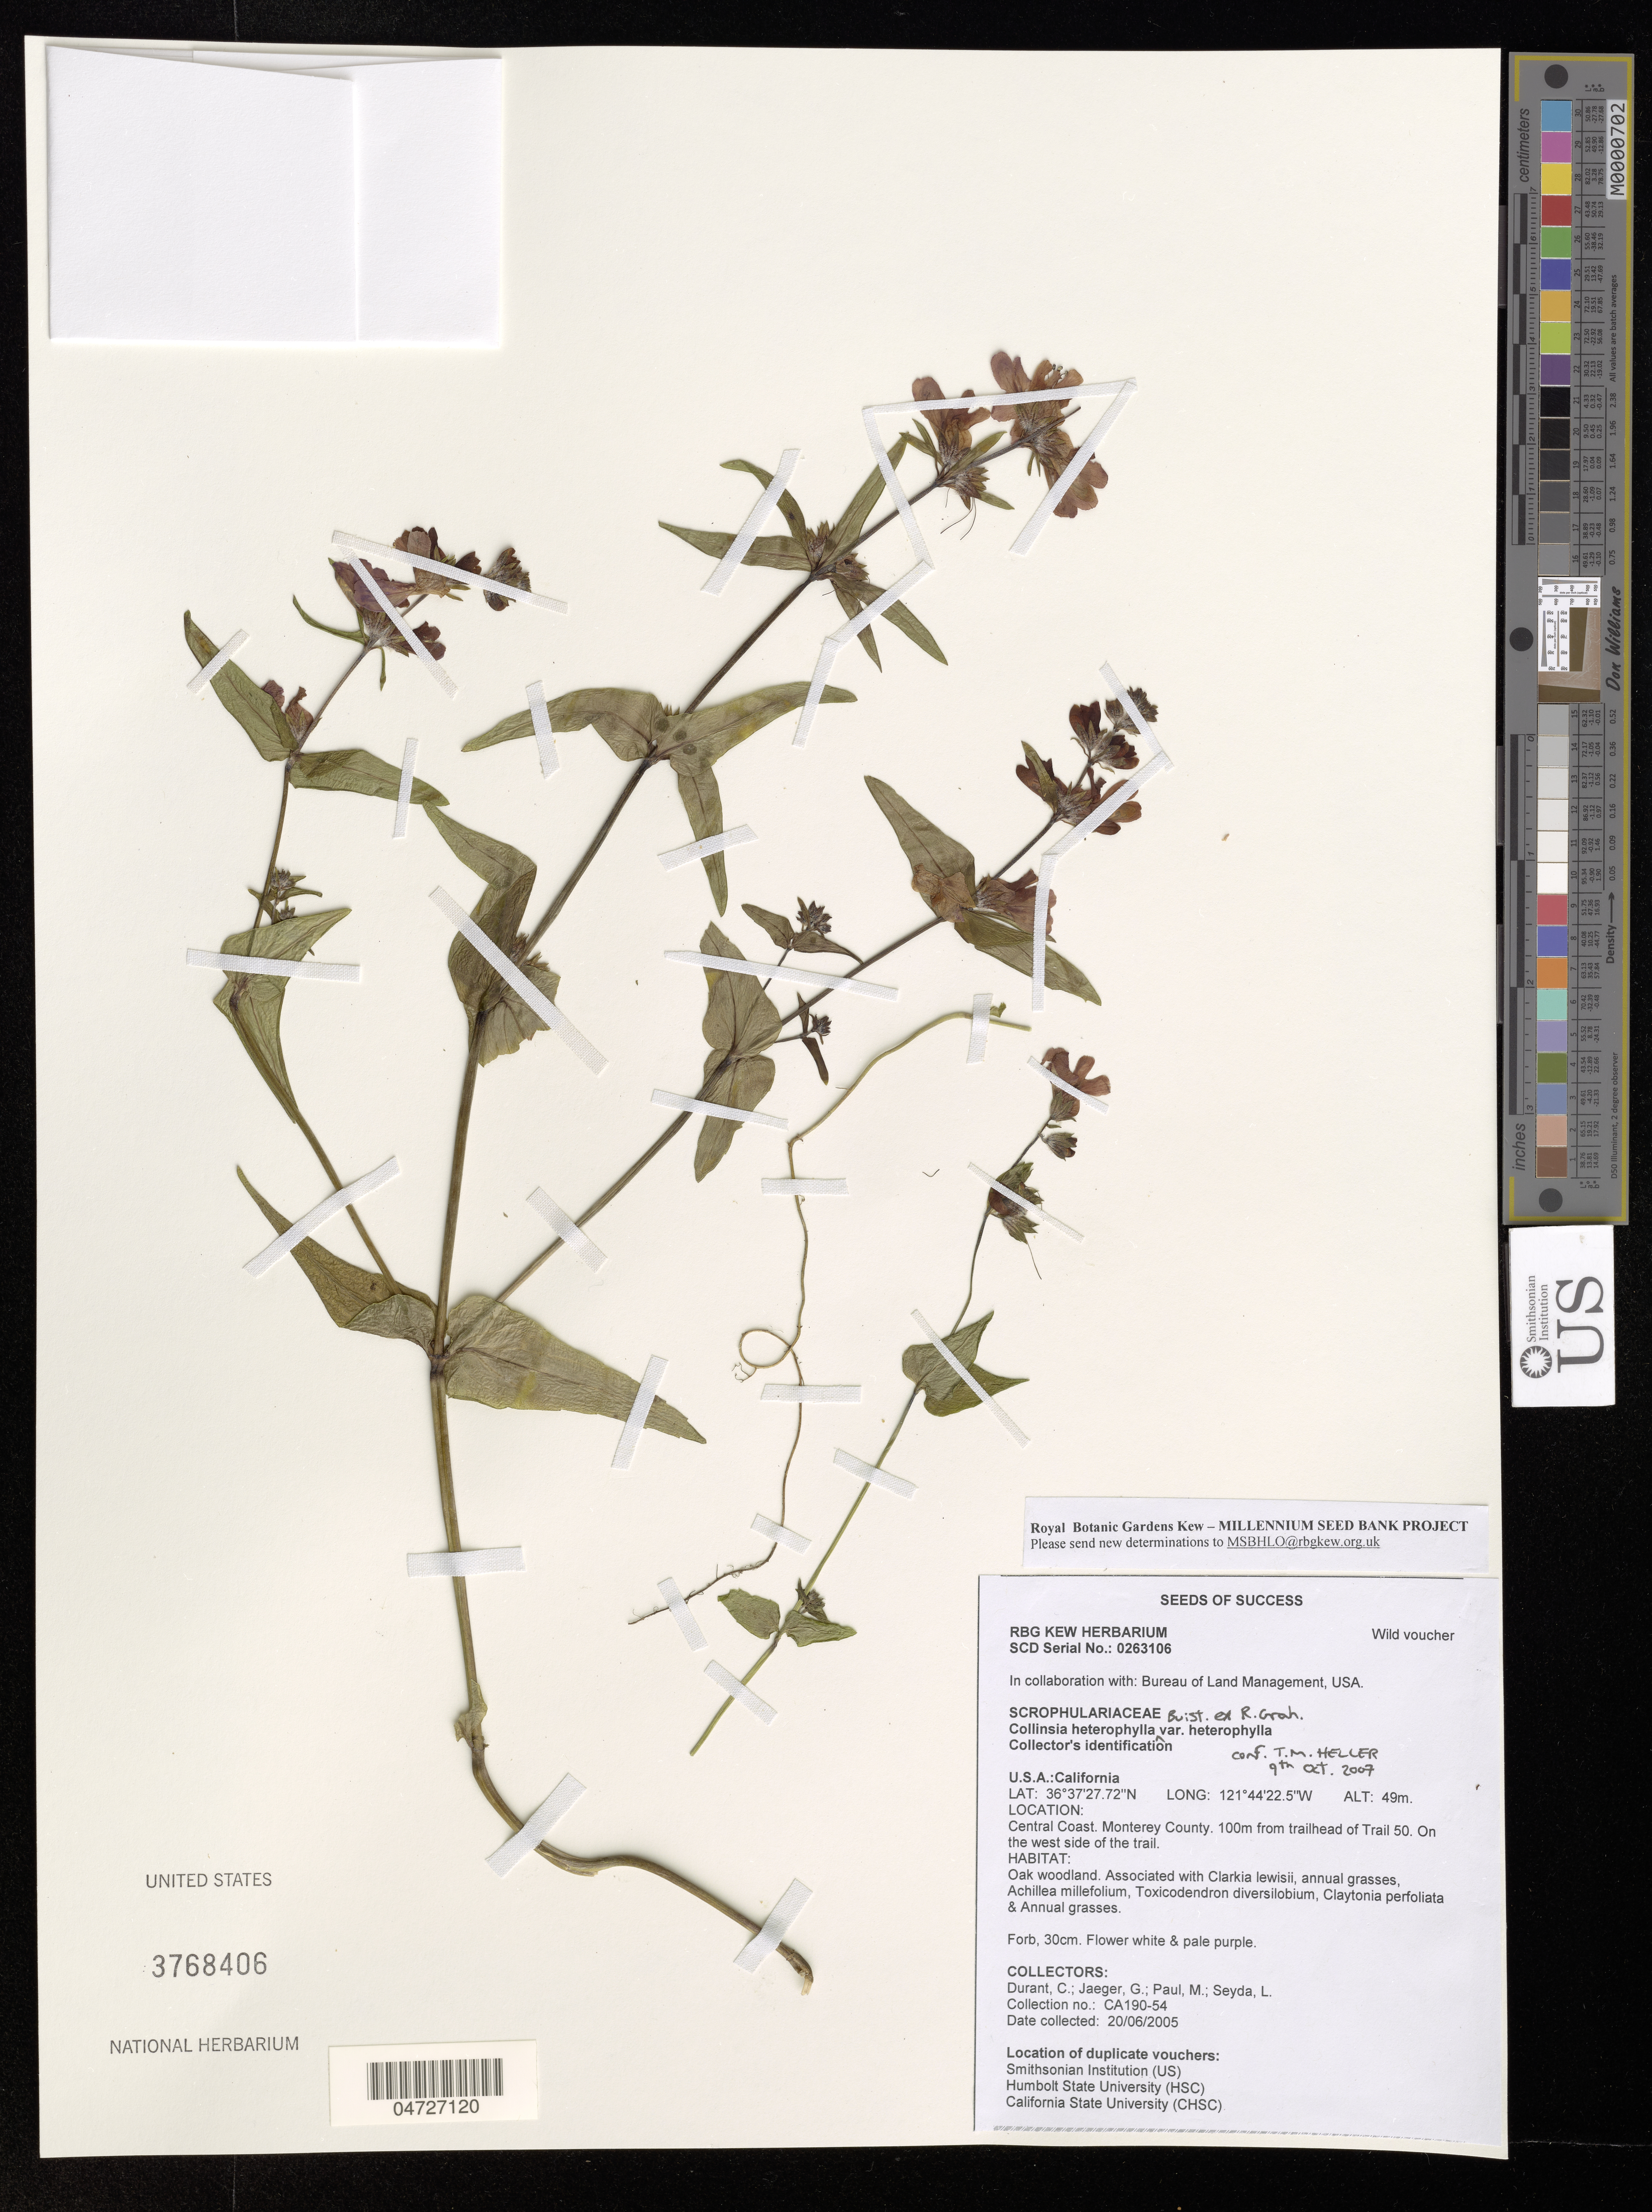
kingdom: Plantae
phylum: Tracheophyta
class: Magnoliopsida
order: Lamiales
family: Plantaginaceae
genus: Collinsia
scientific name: Collinsia heterophylla var. heterophylla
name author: Buist ex Graham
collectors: C. Durant, G. Jaeger, M. Paul & L. Seyda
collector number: CA190-54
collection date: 2005-06-20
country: United States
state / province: California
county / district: Monterey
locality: Central Coast. Monterey County. 100m from trailhead of Trail 50. On the west side of the trail.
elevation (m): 49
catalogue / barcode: US 3768406